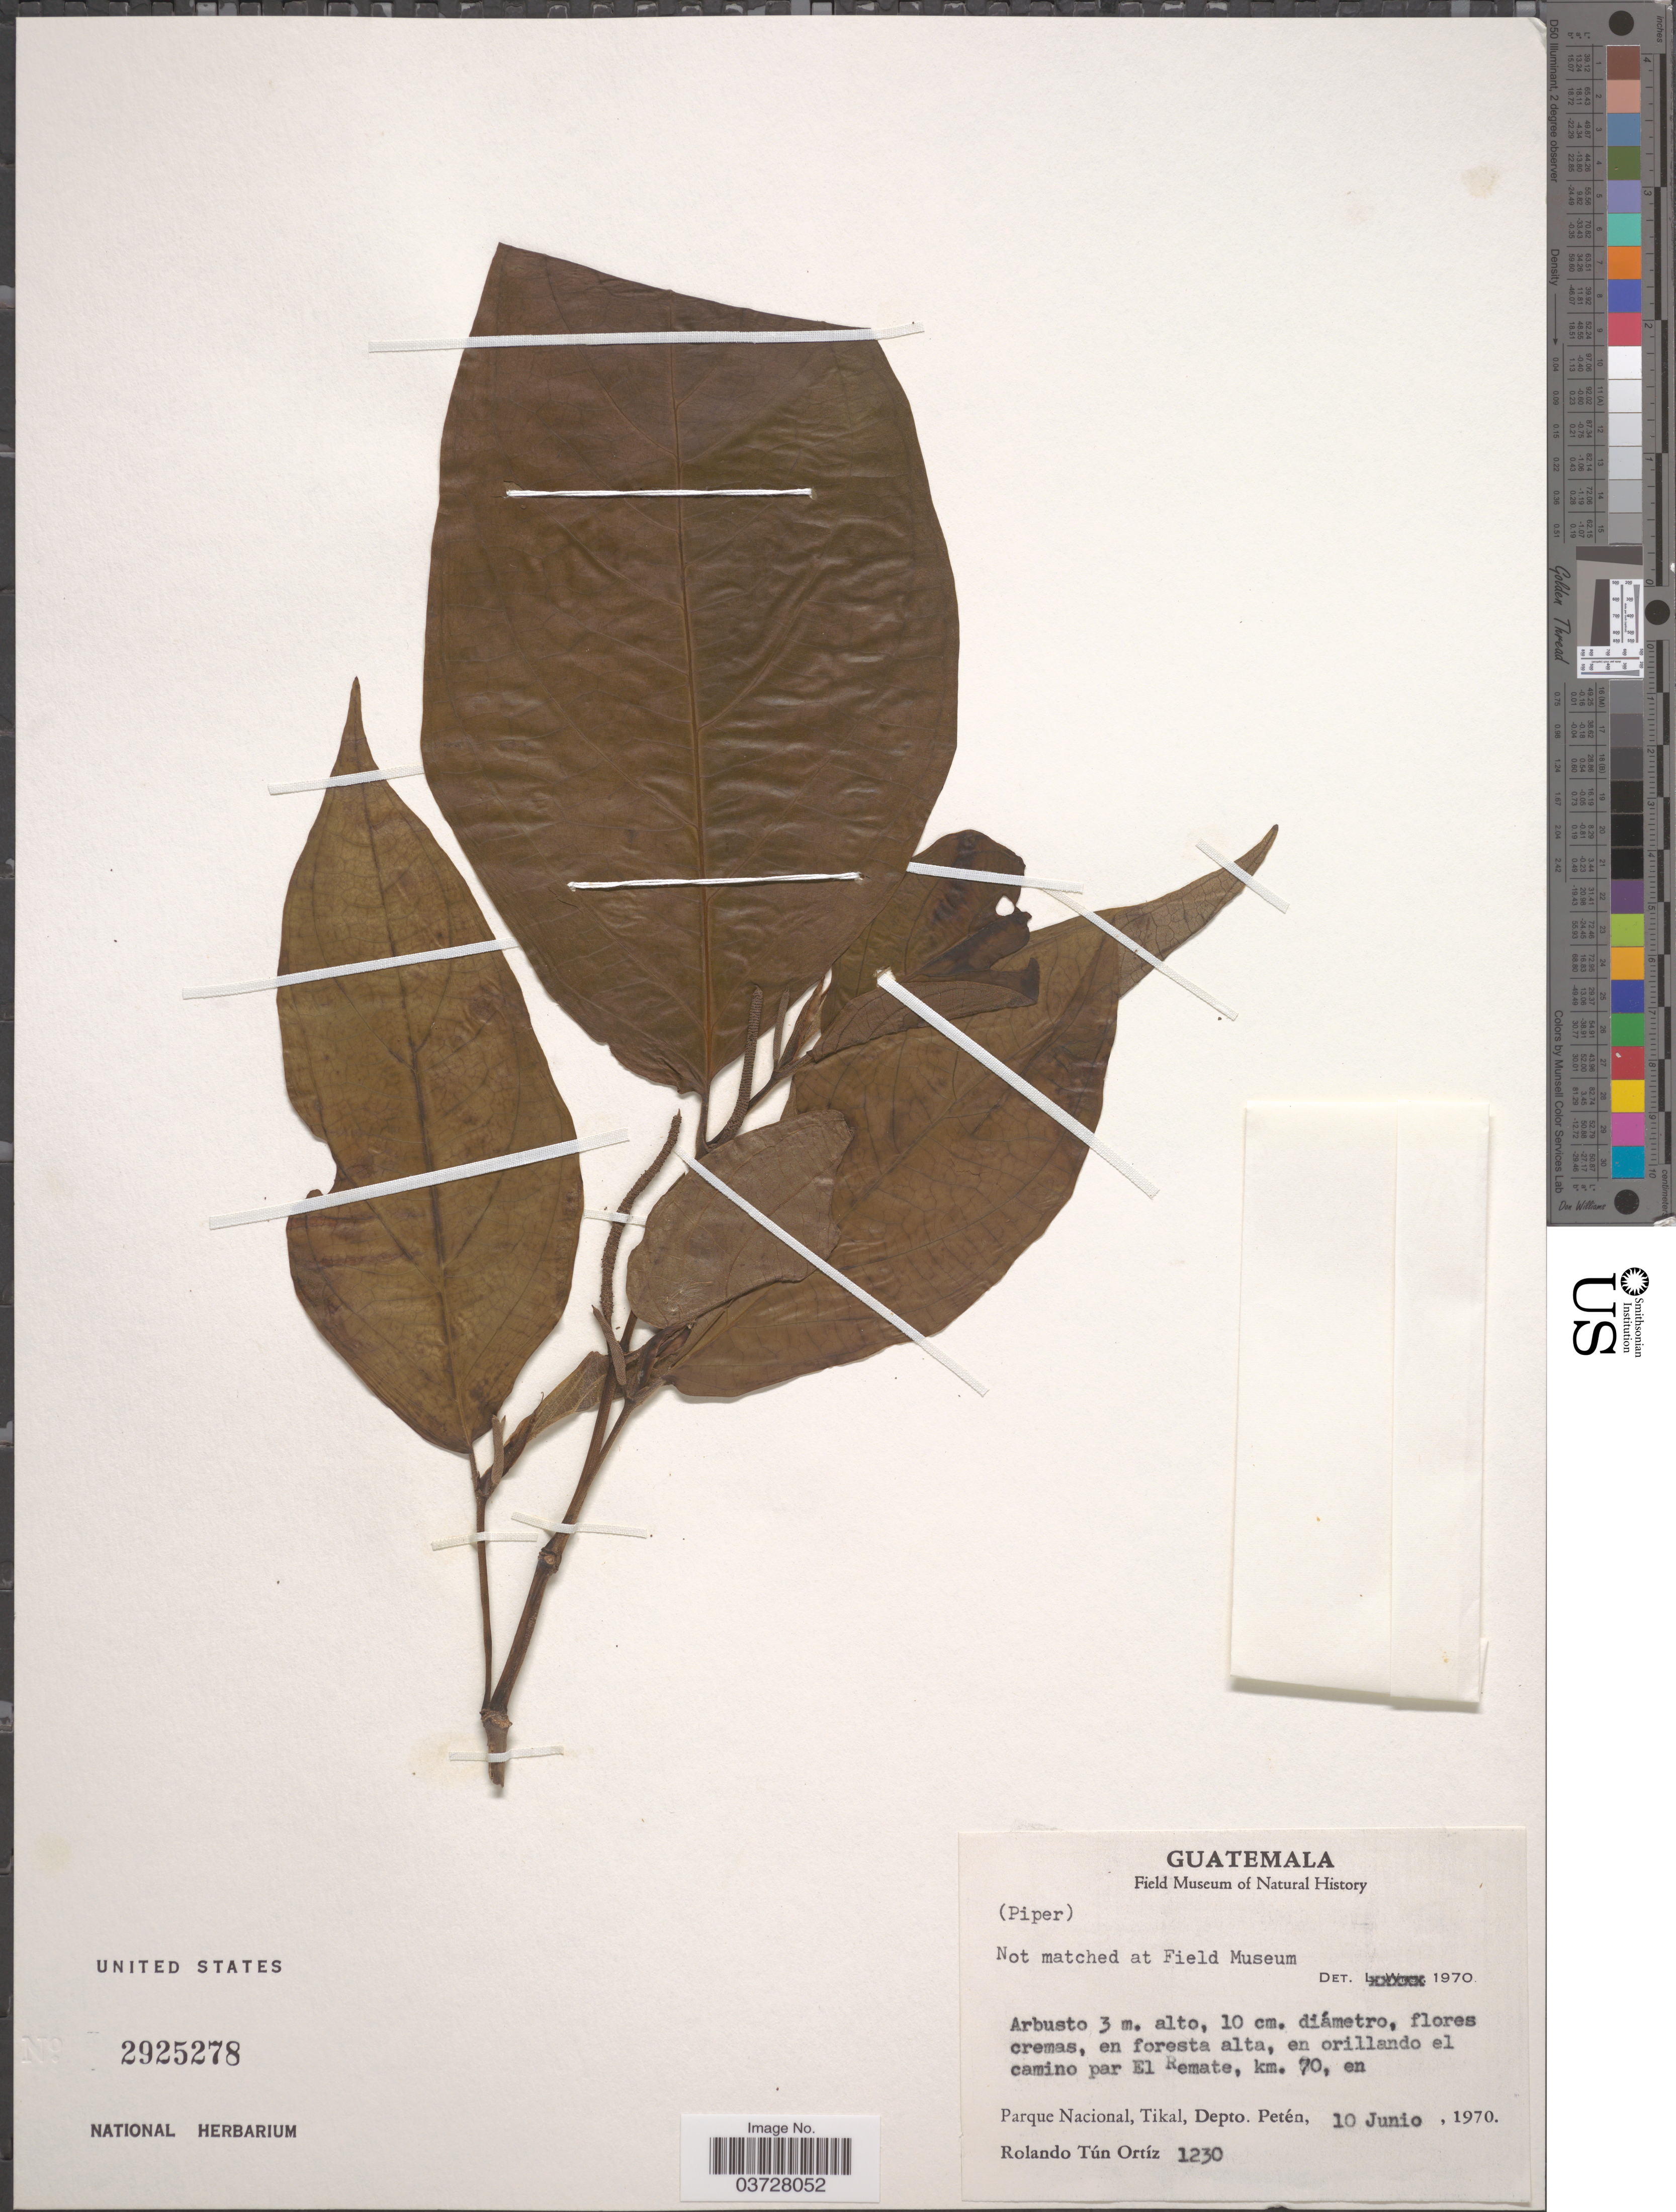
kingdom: Plantae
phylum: Tracheophyta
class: Magnoliopsida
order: Piperales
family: Piperaceae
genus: Piper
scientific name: Piper sp.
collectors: R. T. Ortíz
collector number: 1230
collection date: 1970-06-10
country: Guatemala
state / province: El Peten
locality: En orillando el camino par El Remate, km. 70, en Parque Nacional, Tikal, Depto. Petén.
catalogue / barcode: US 2925278